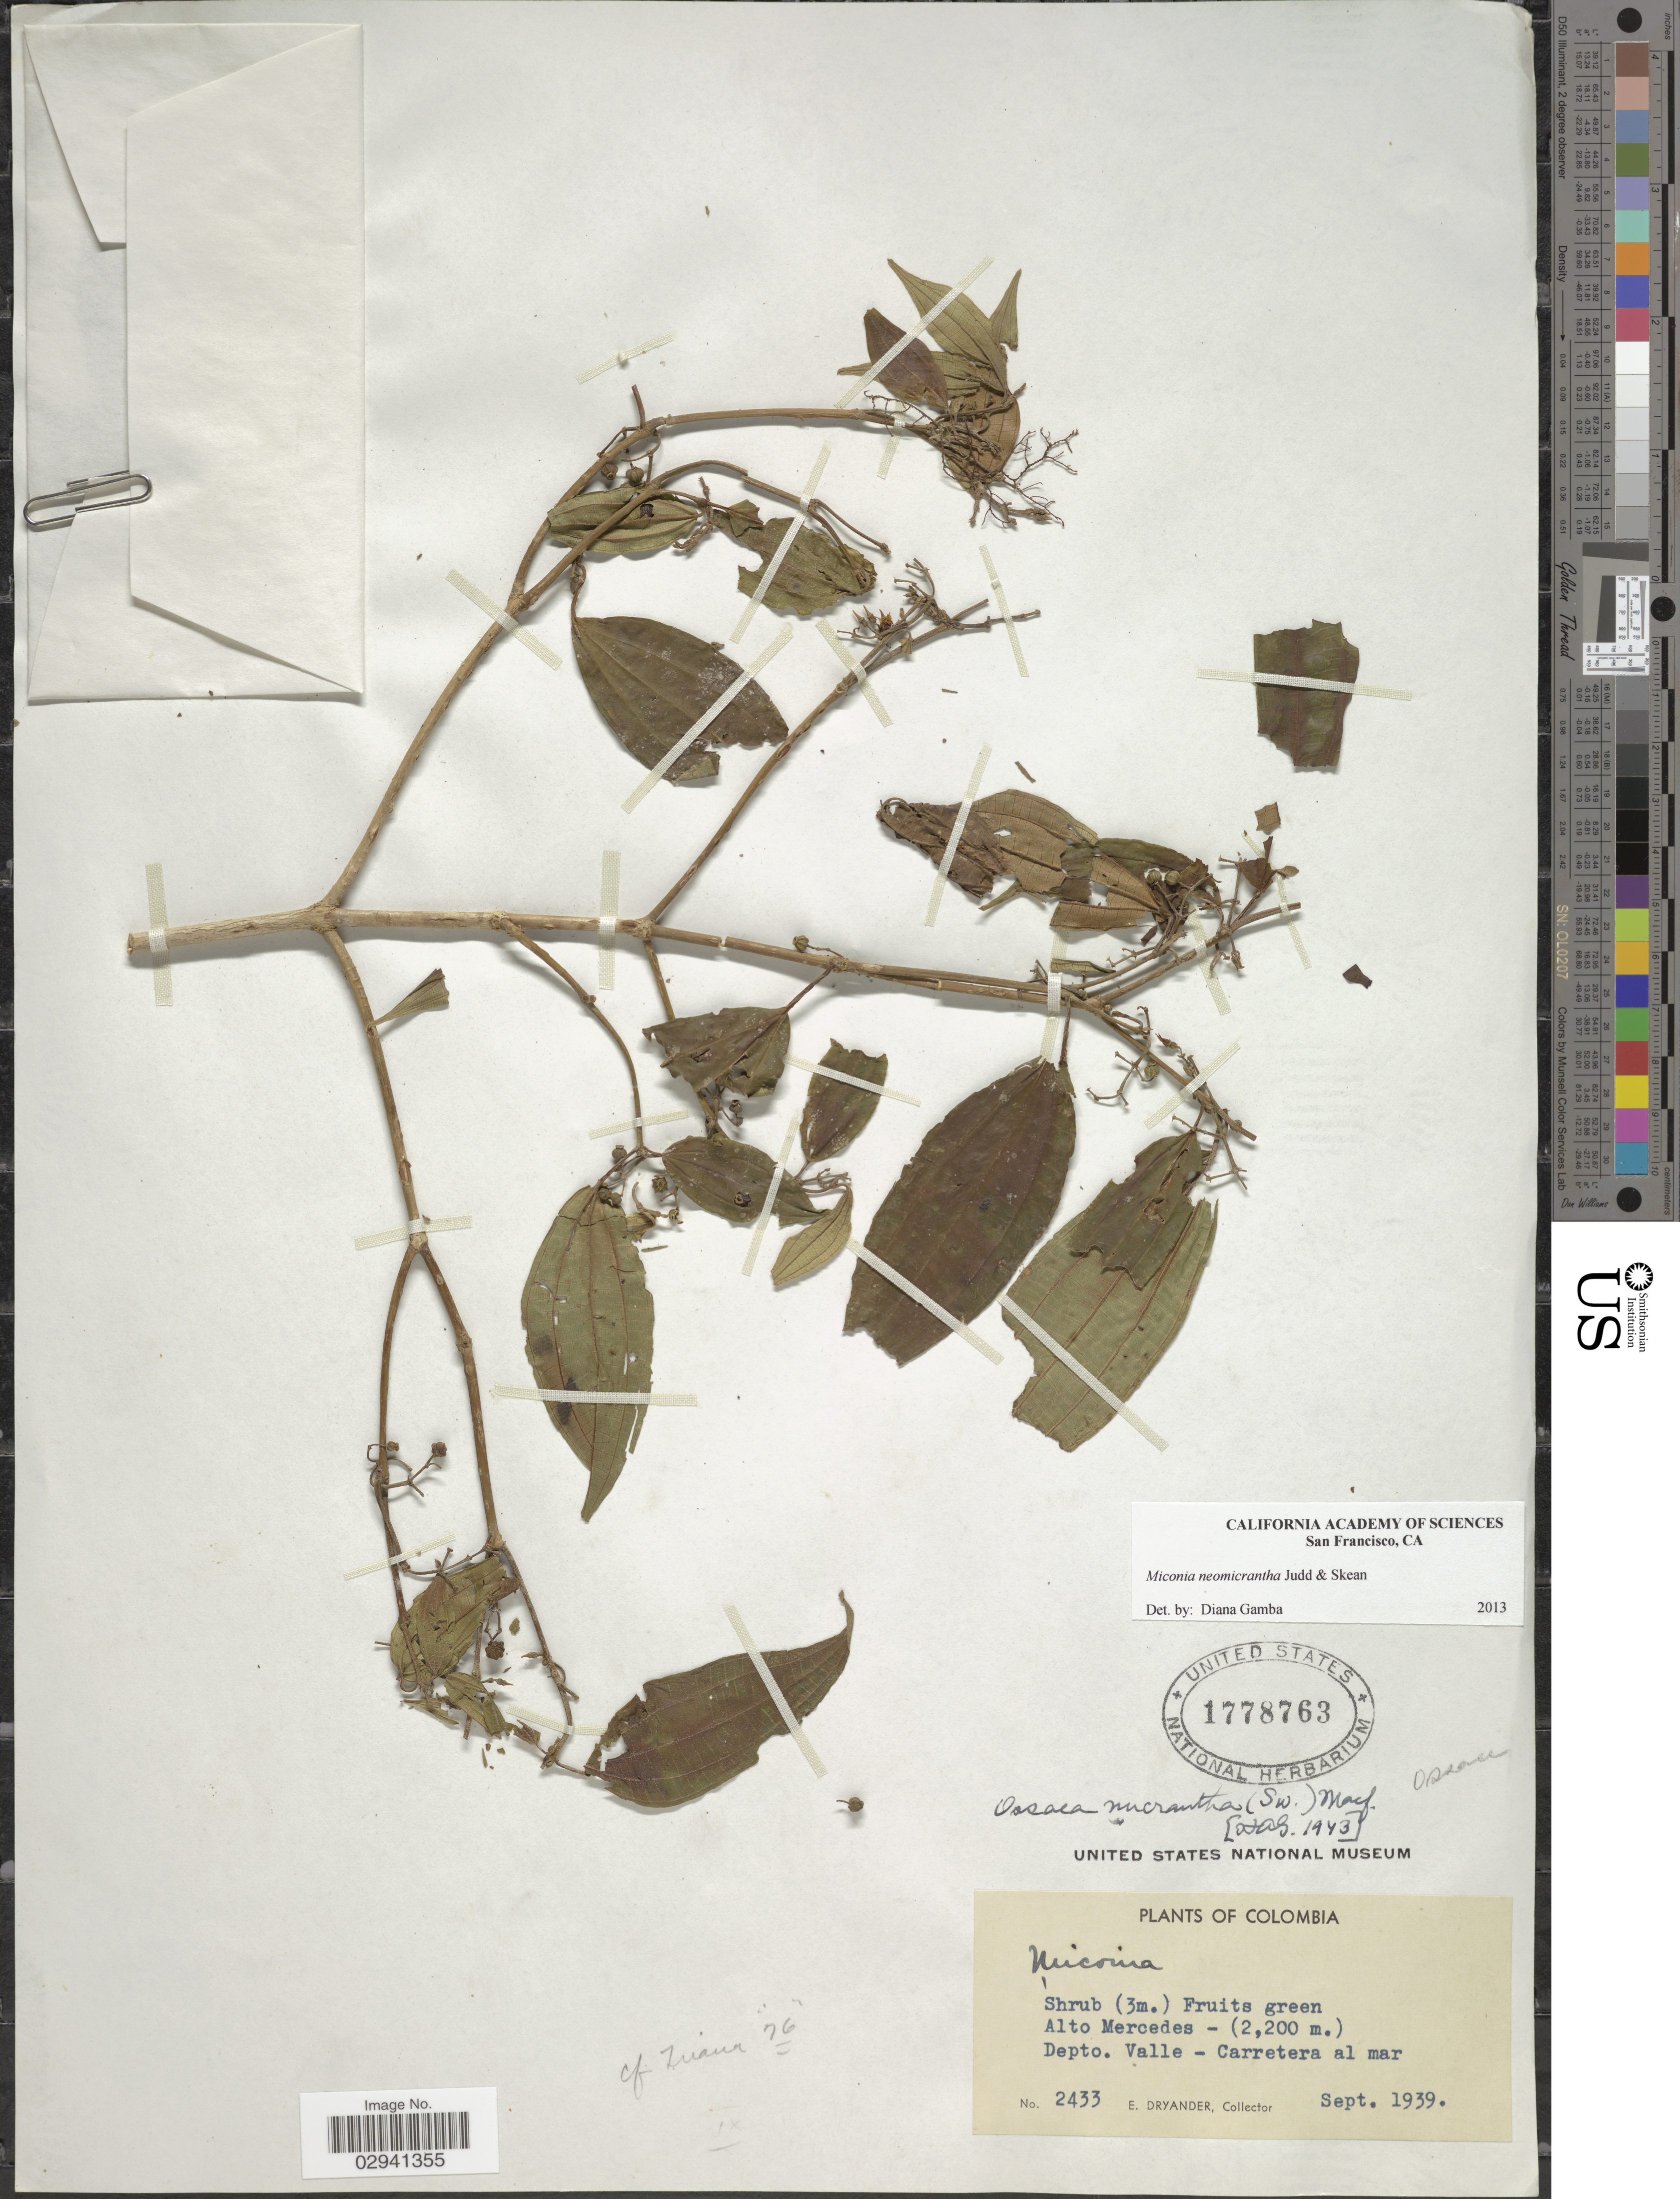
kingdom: Plantae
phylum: Tracheophyta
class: Magnoliopsida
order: Myrtales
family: Melastomataceae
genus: Miconia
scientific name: Miconia neomicrantha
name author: Judd & Skean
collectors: E. Dryander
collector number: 2433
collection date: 1939-09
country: Colombia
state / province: Valle del Cauca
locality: Alto Mercedes, Depto. Valle-Carretera al mar.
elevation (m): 2200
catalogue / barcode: US 1778763